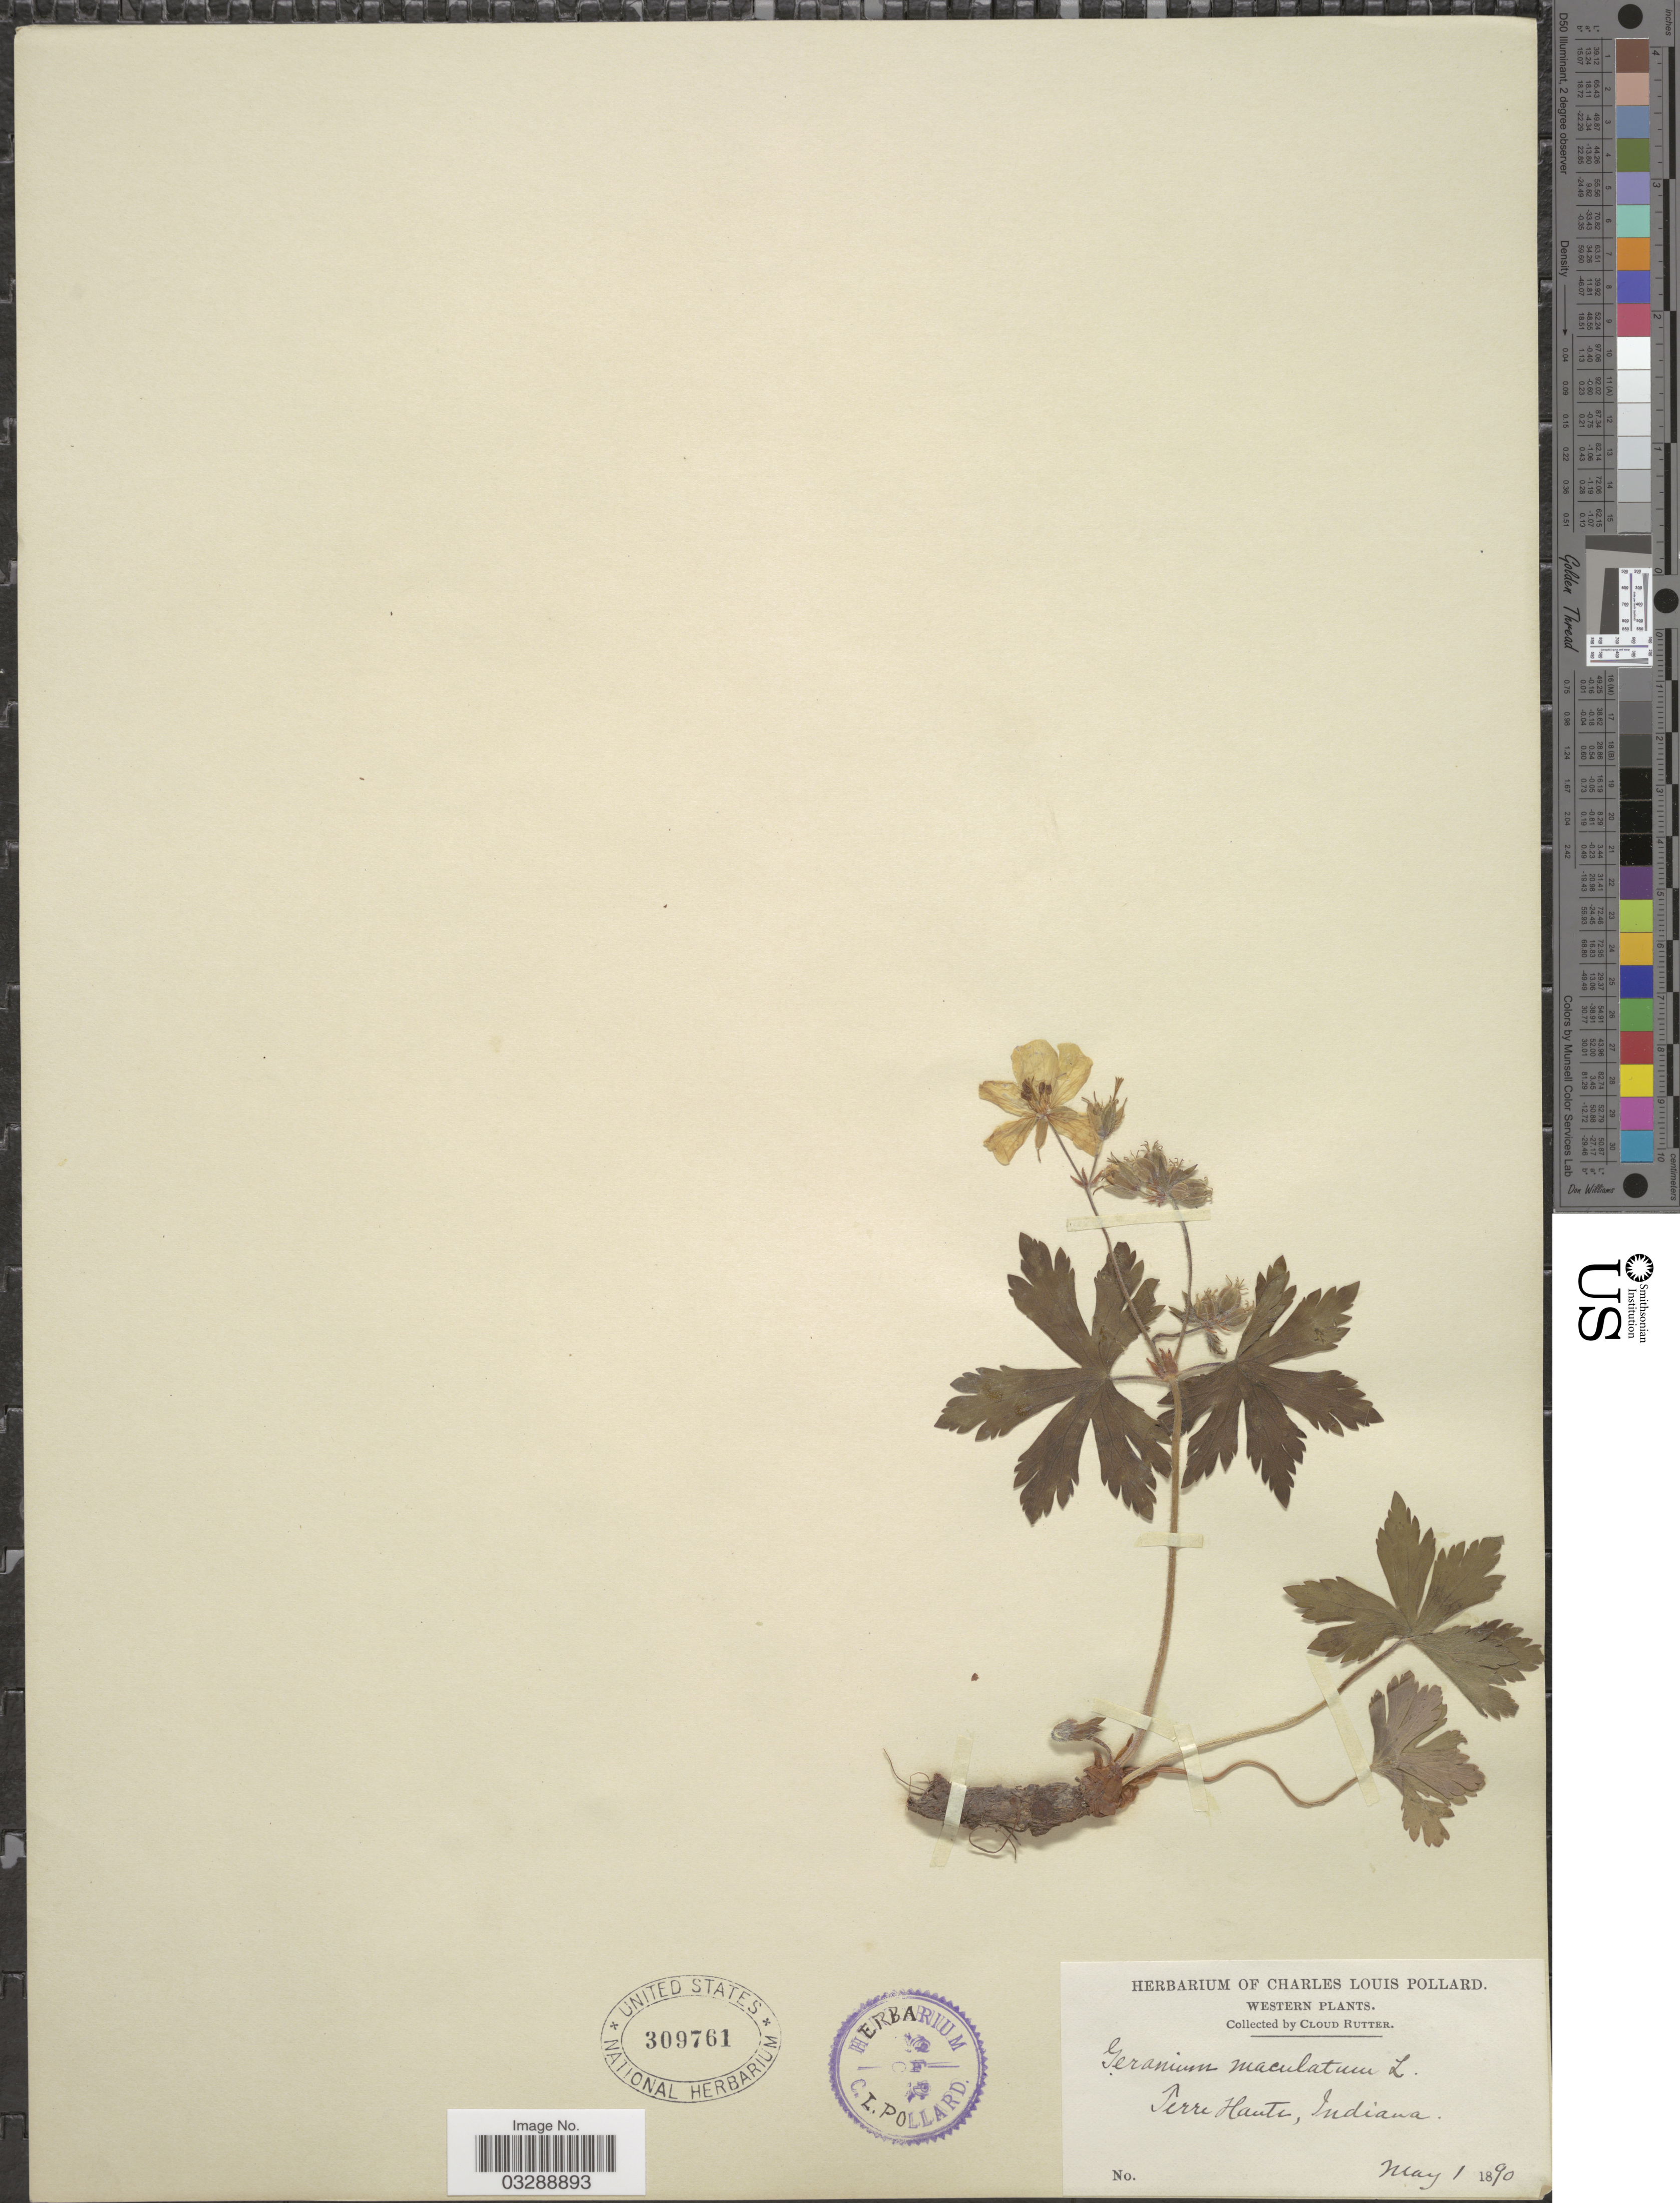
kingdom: Plantae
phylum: Tracheophyta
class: Magnoliopsida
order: Geraniales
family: Geraniaceae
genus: Geranium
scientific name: Geranium maculatum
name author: L.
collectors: C. Rutter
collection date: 1890-05-01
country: United States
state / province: Indiana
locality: Terre Haute.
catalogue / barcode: US 309761